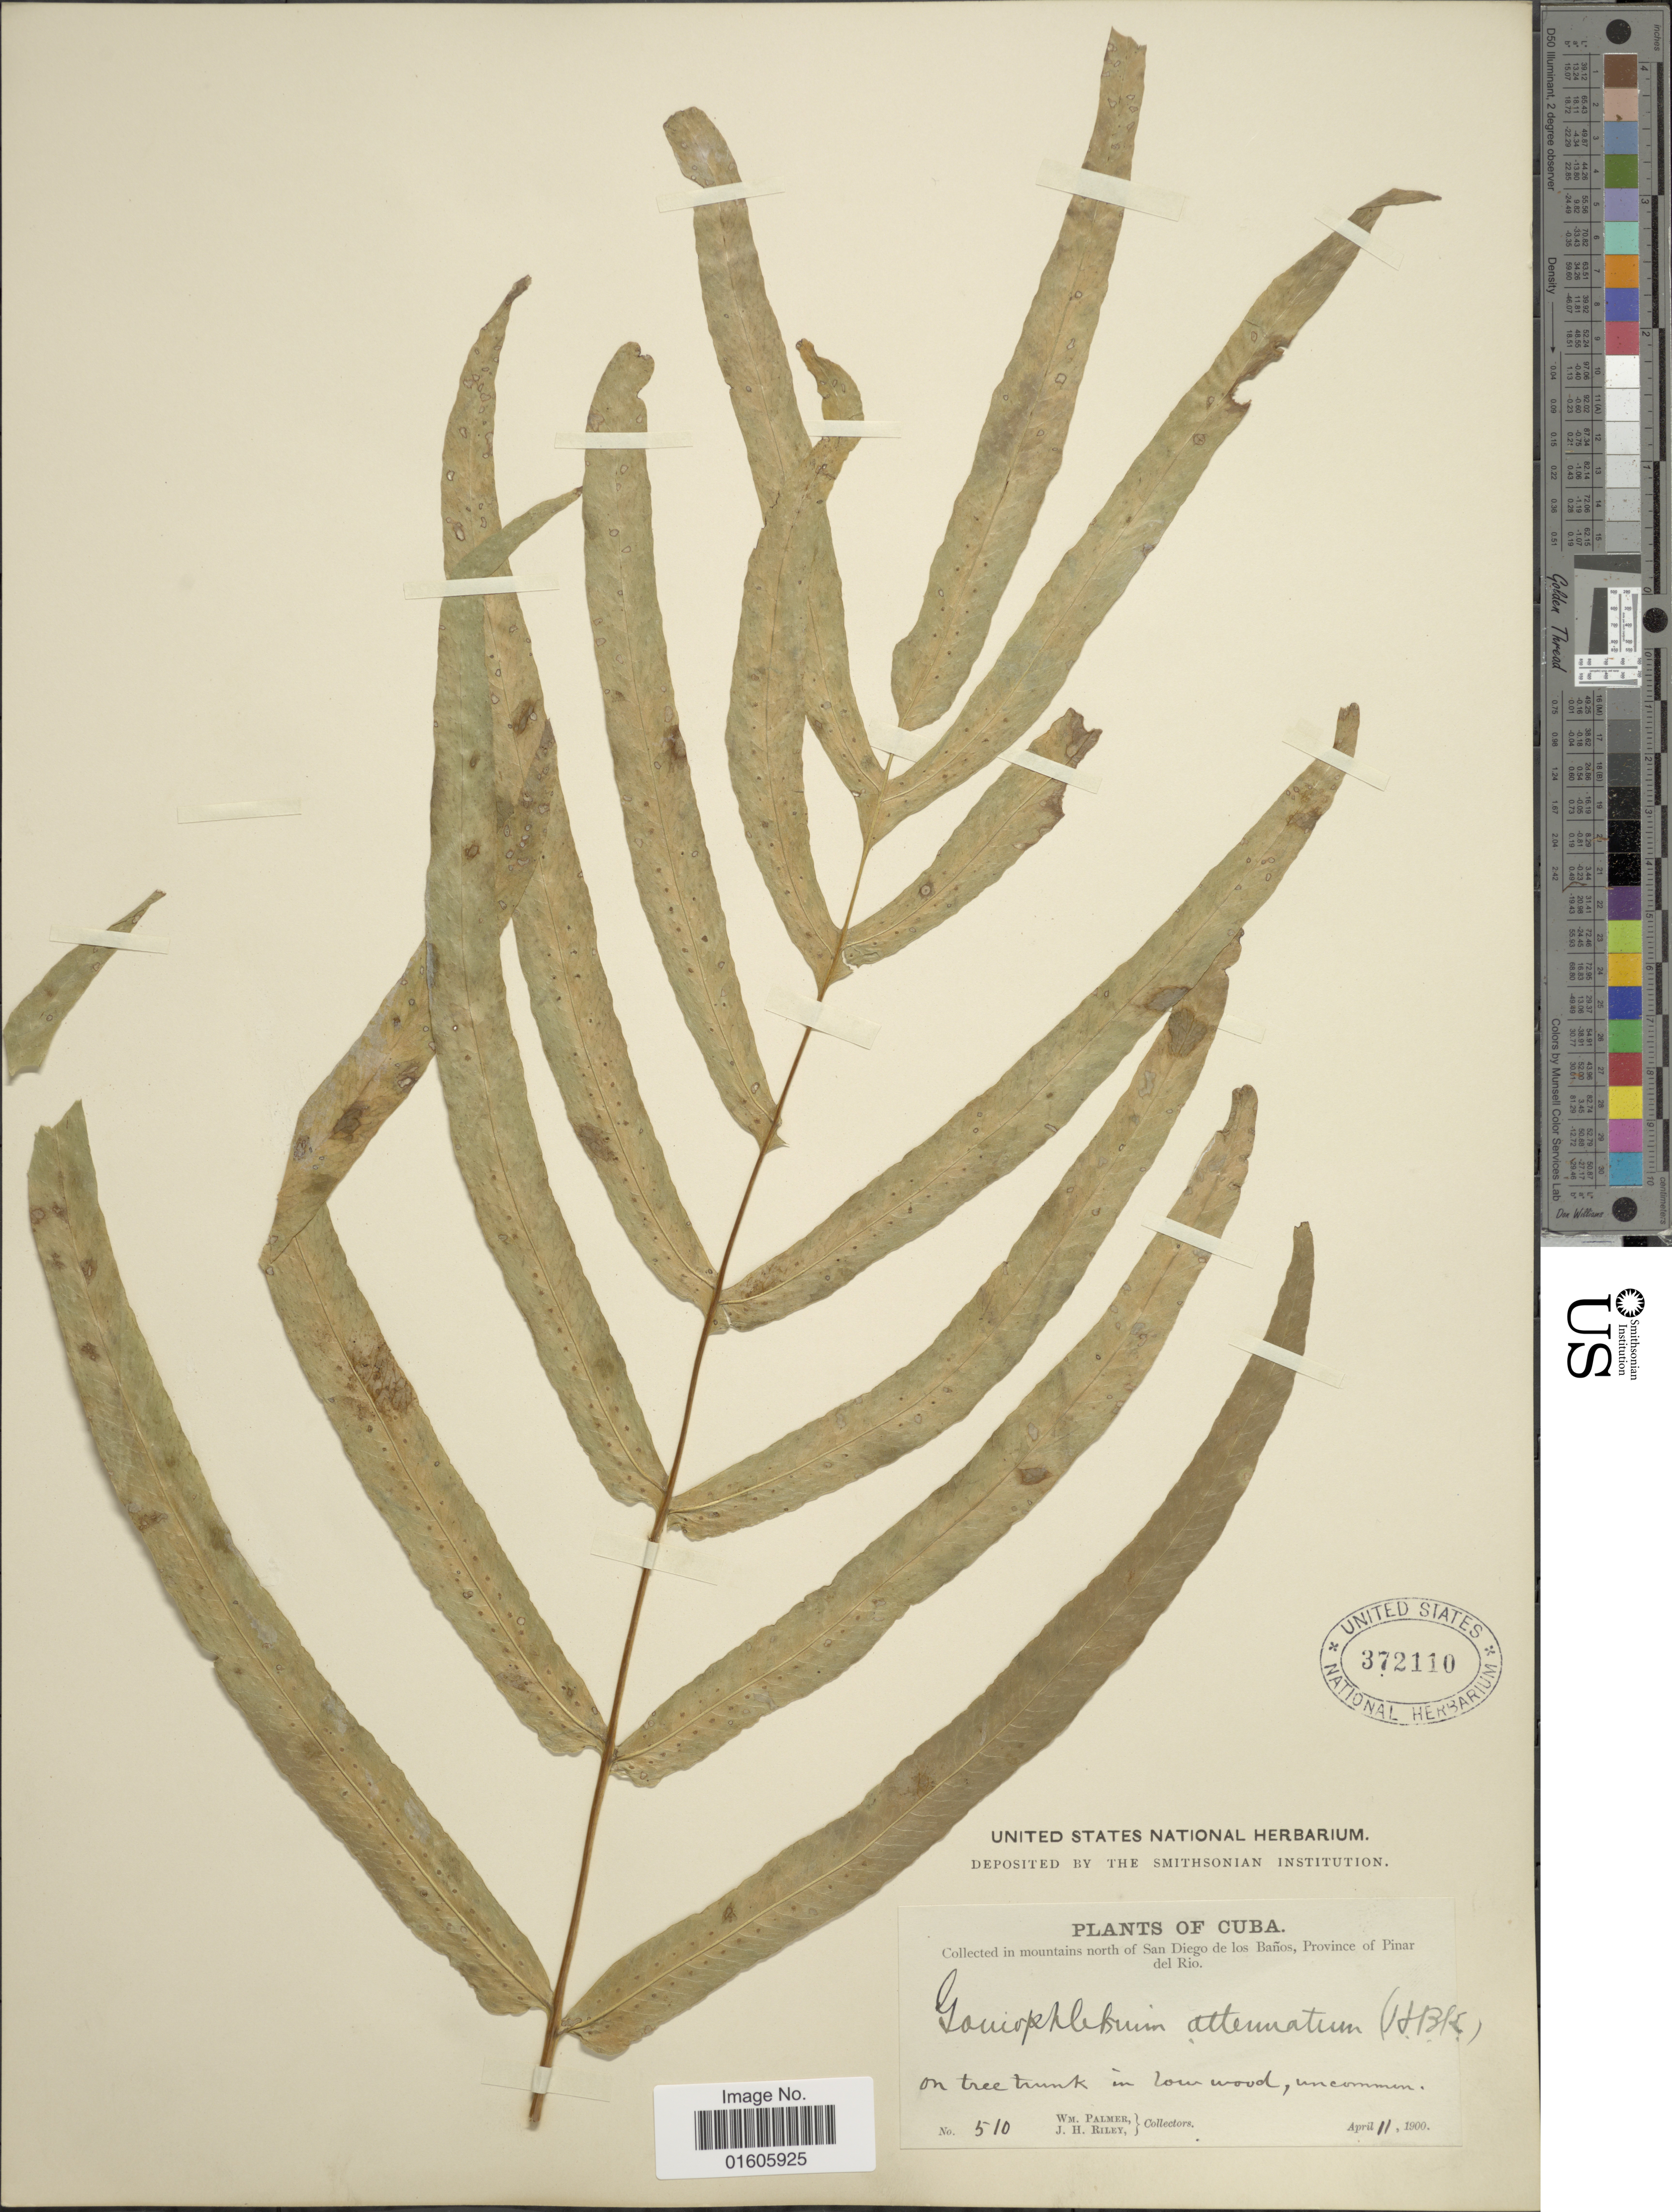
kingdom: Plantae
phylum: Tracheophyta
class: Polypodiopsida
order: Polypodiales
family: Polypodiaceae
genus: Serpocaulon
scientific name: Serpocaulon triseriale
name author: (Sw.) A.R. Sm.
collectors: W. Palmer & J. H. Riley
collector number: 510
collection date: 1900-04-11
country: Cuba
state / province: Pinar del Río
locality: In mountains north of San Diego de los Baños, Province of Pinar del Rio.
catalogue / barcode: US 372110